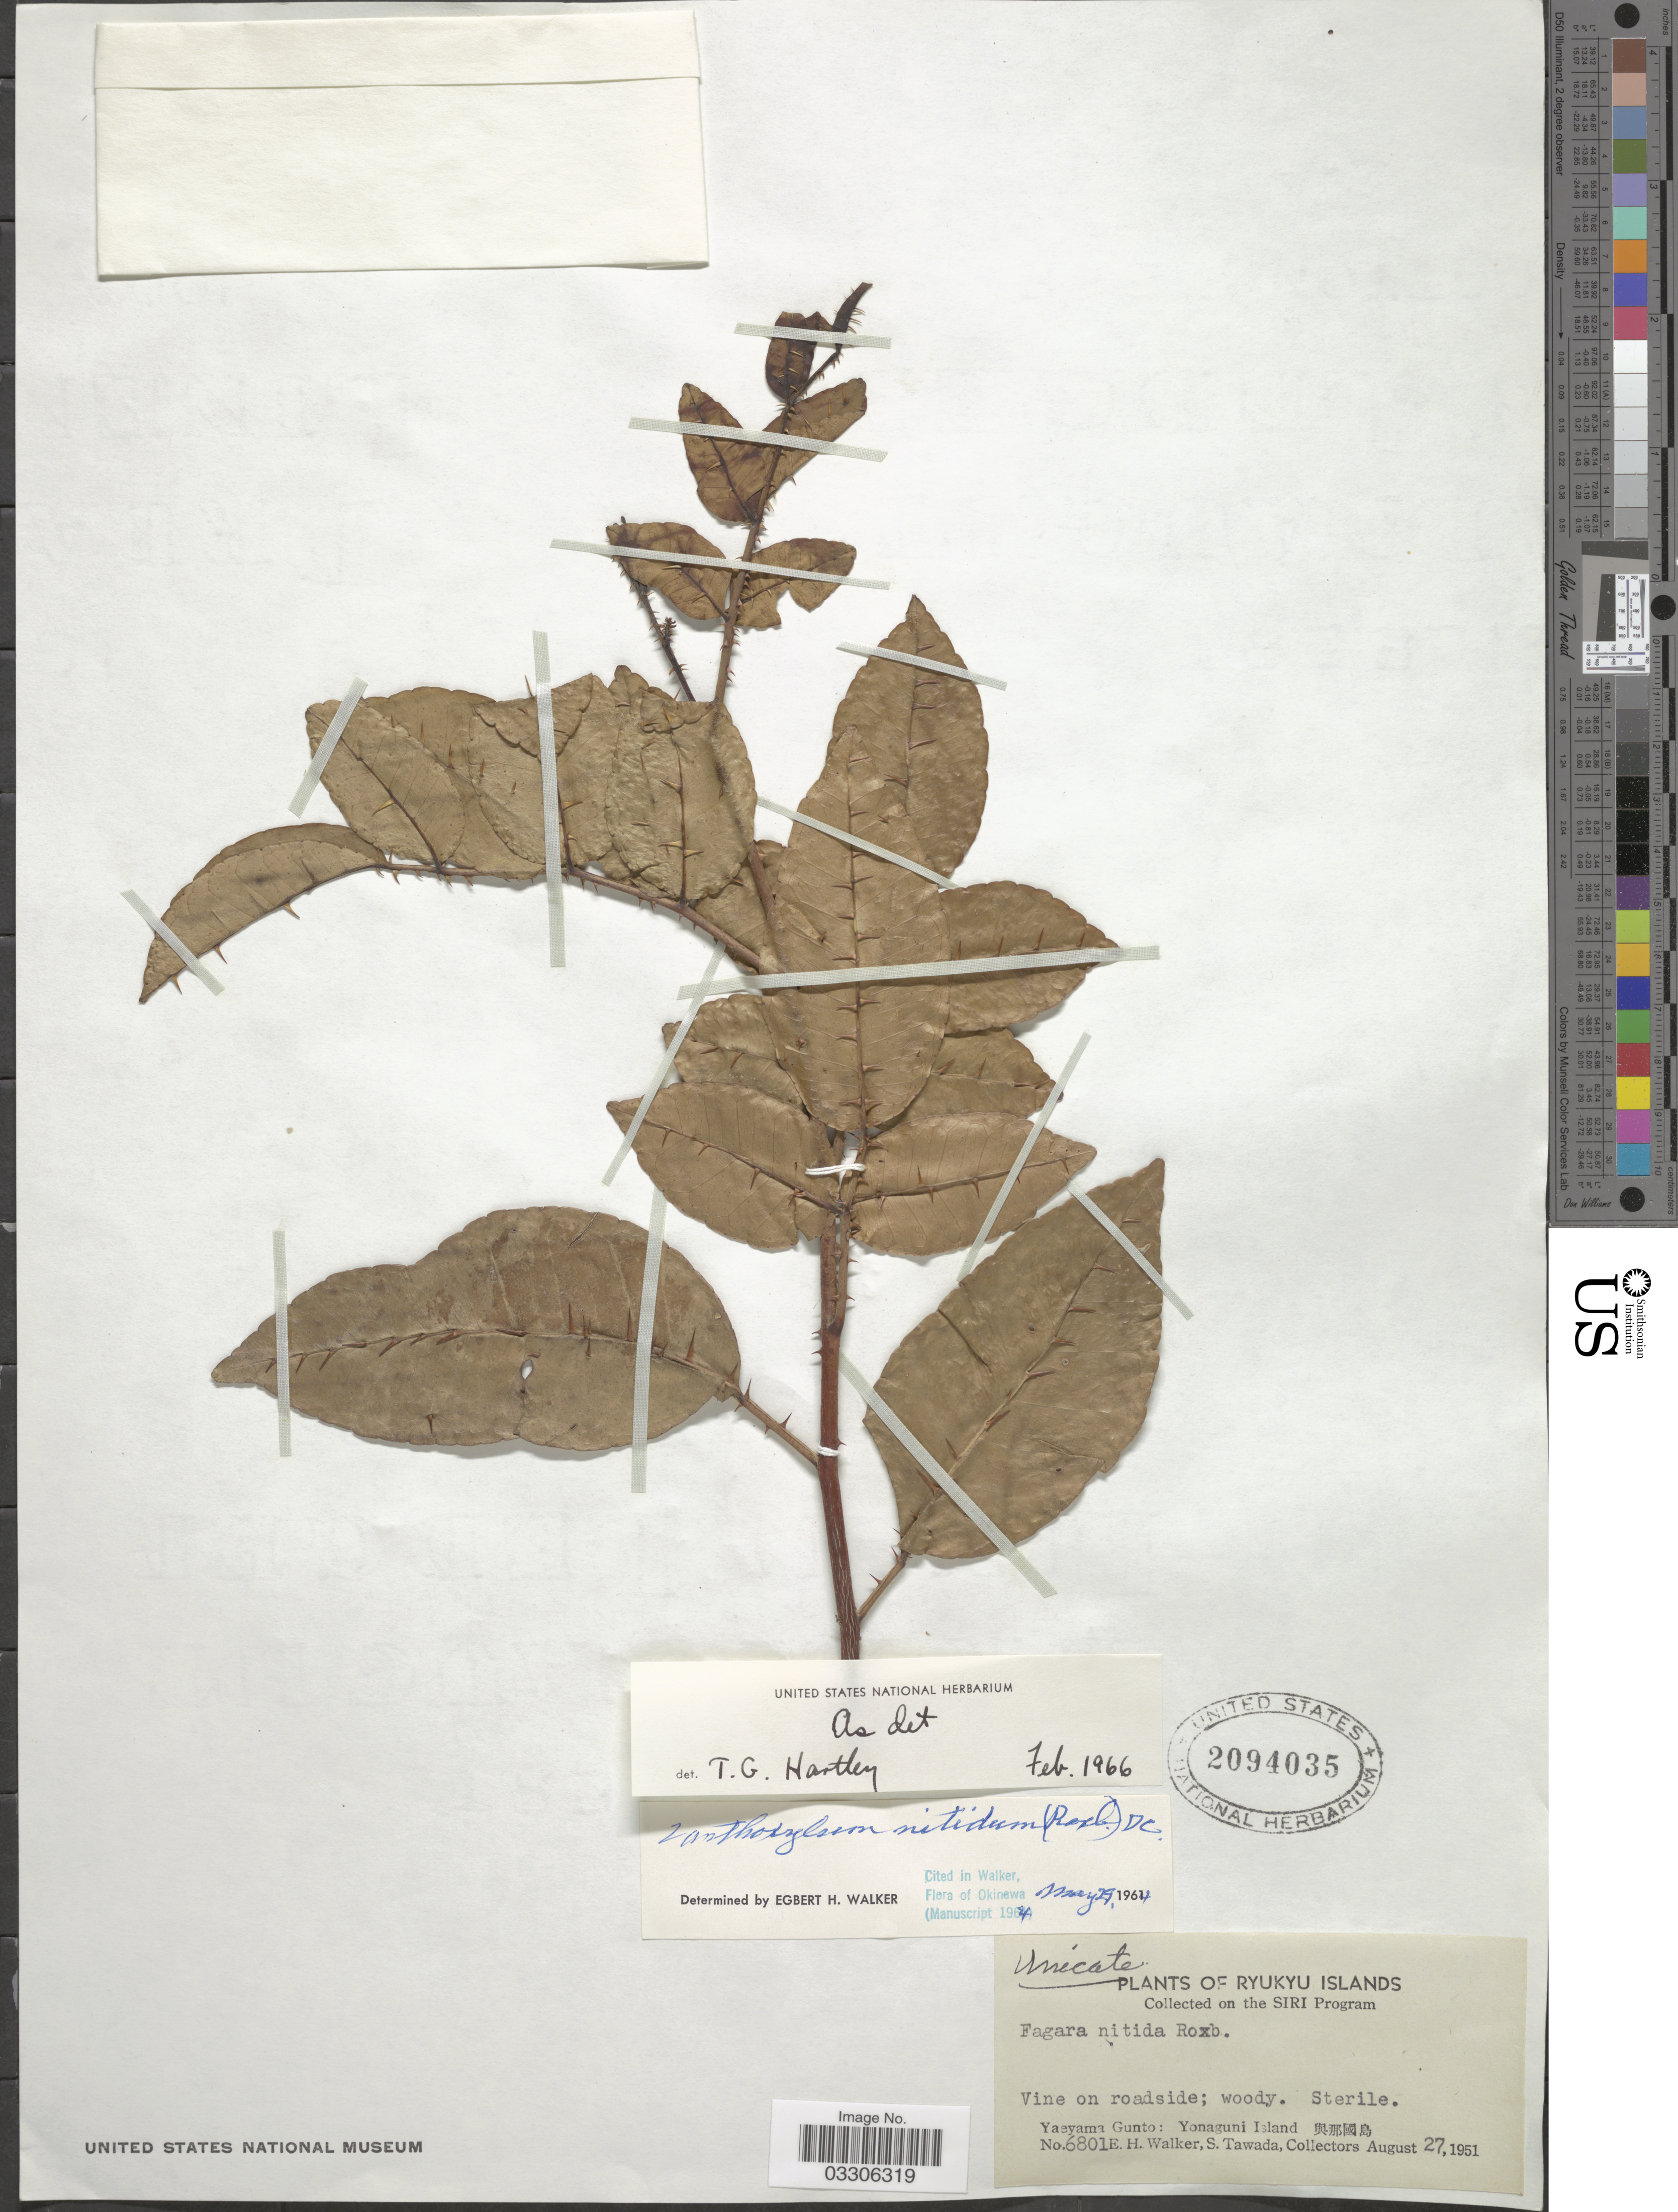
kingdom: Plantae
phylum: Tracheophyta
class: Magnoliopsida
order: Sapindales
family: Rutaceae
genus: Zanthoxylum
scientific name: Zanthoxylum nitidum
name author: Bunge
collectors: E. H. Walker & S. Tawada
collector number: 6801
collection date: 1951-08-27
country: Japan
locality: Ryukyu Islands. Yaeyama Gunto: Yonaguni Island X.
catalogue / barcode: US 2094035